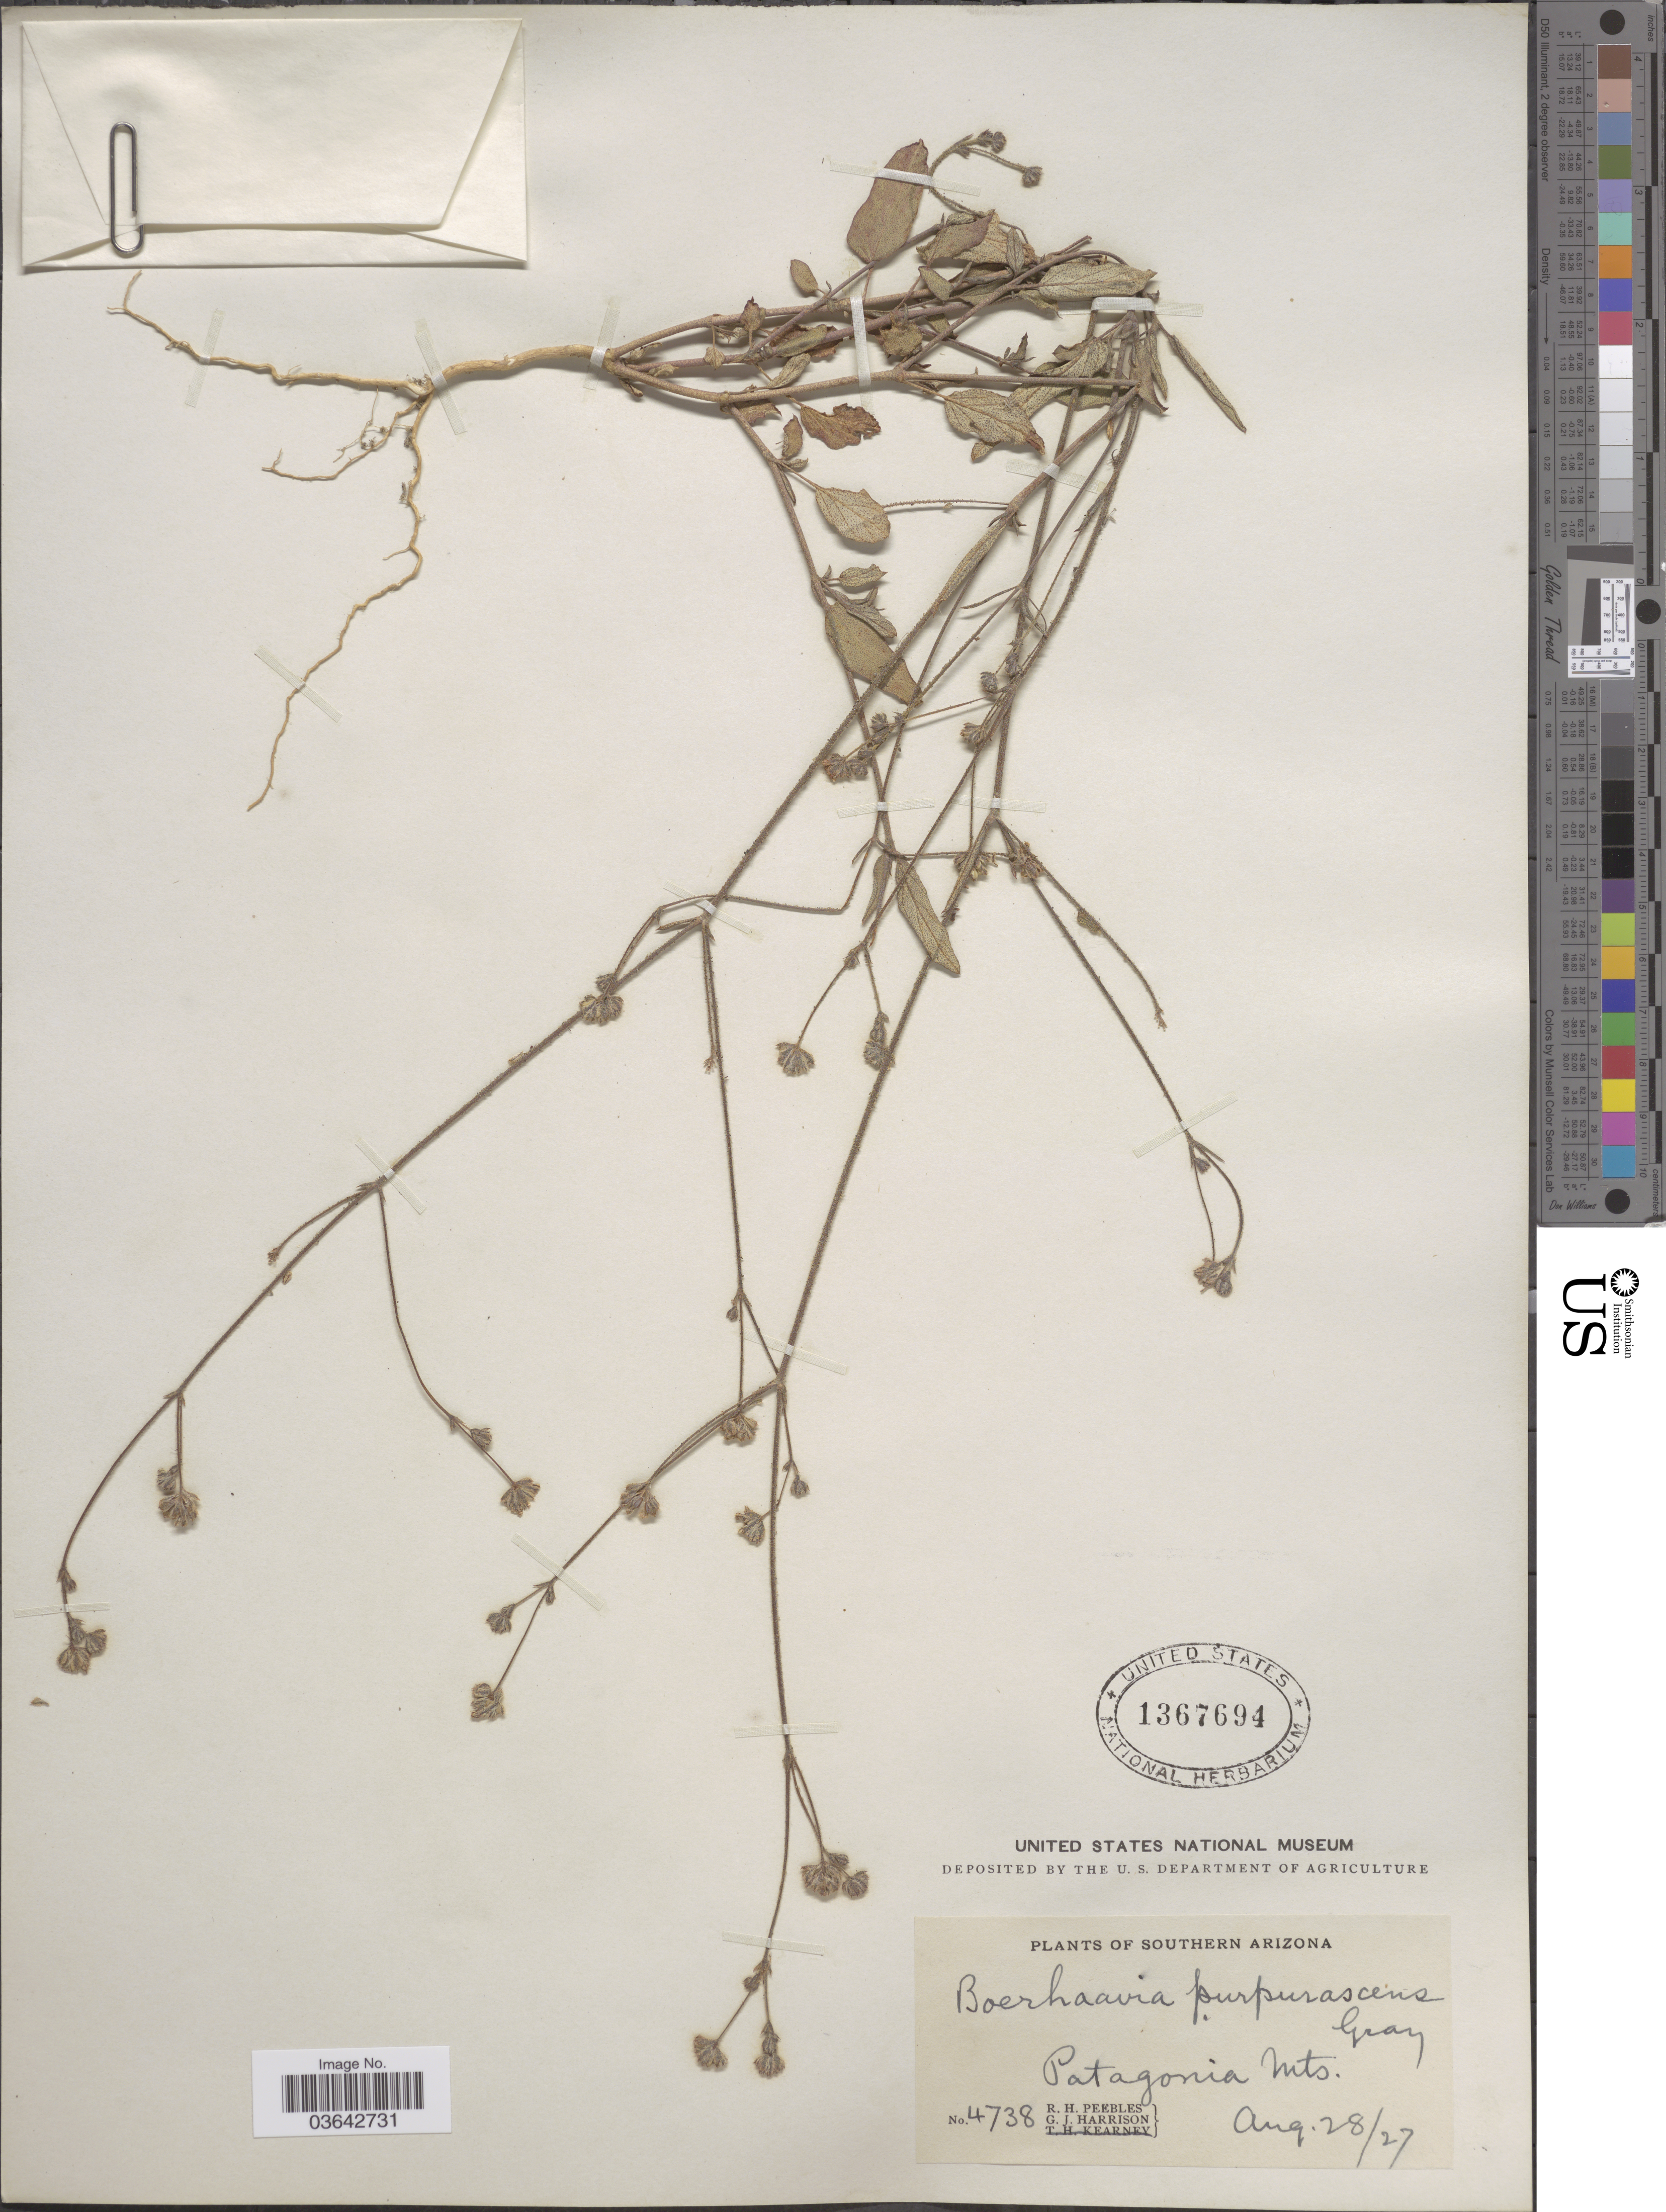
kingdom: Plantae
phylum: Tracheophyta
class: Magnoliopsida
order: Caryophyllales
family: Nyctaginaceae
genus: Boerhavia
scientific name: Boerhavia purpurascens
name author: A. Gray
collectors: R. H. Peebles & G. J. Harrison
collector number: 4738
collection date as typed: Transcribed d/m/y: 28/8/27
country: United States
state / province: Arizona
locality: Southern Arizona. Patagonia Mts.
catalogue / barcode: US 1367694